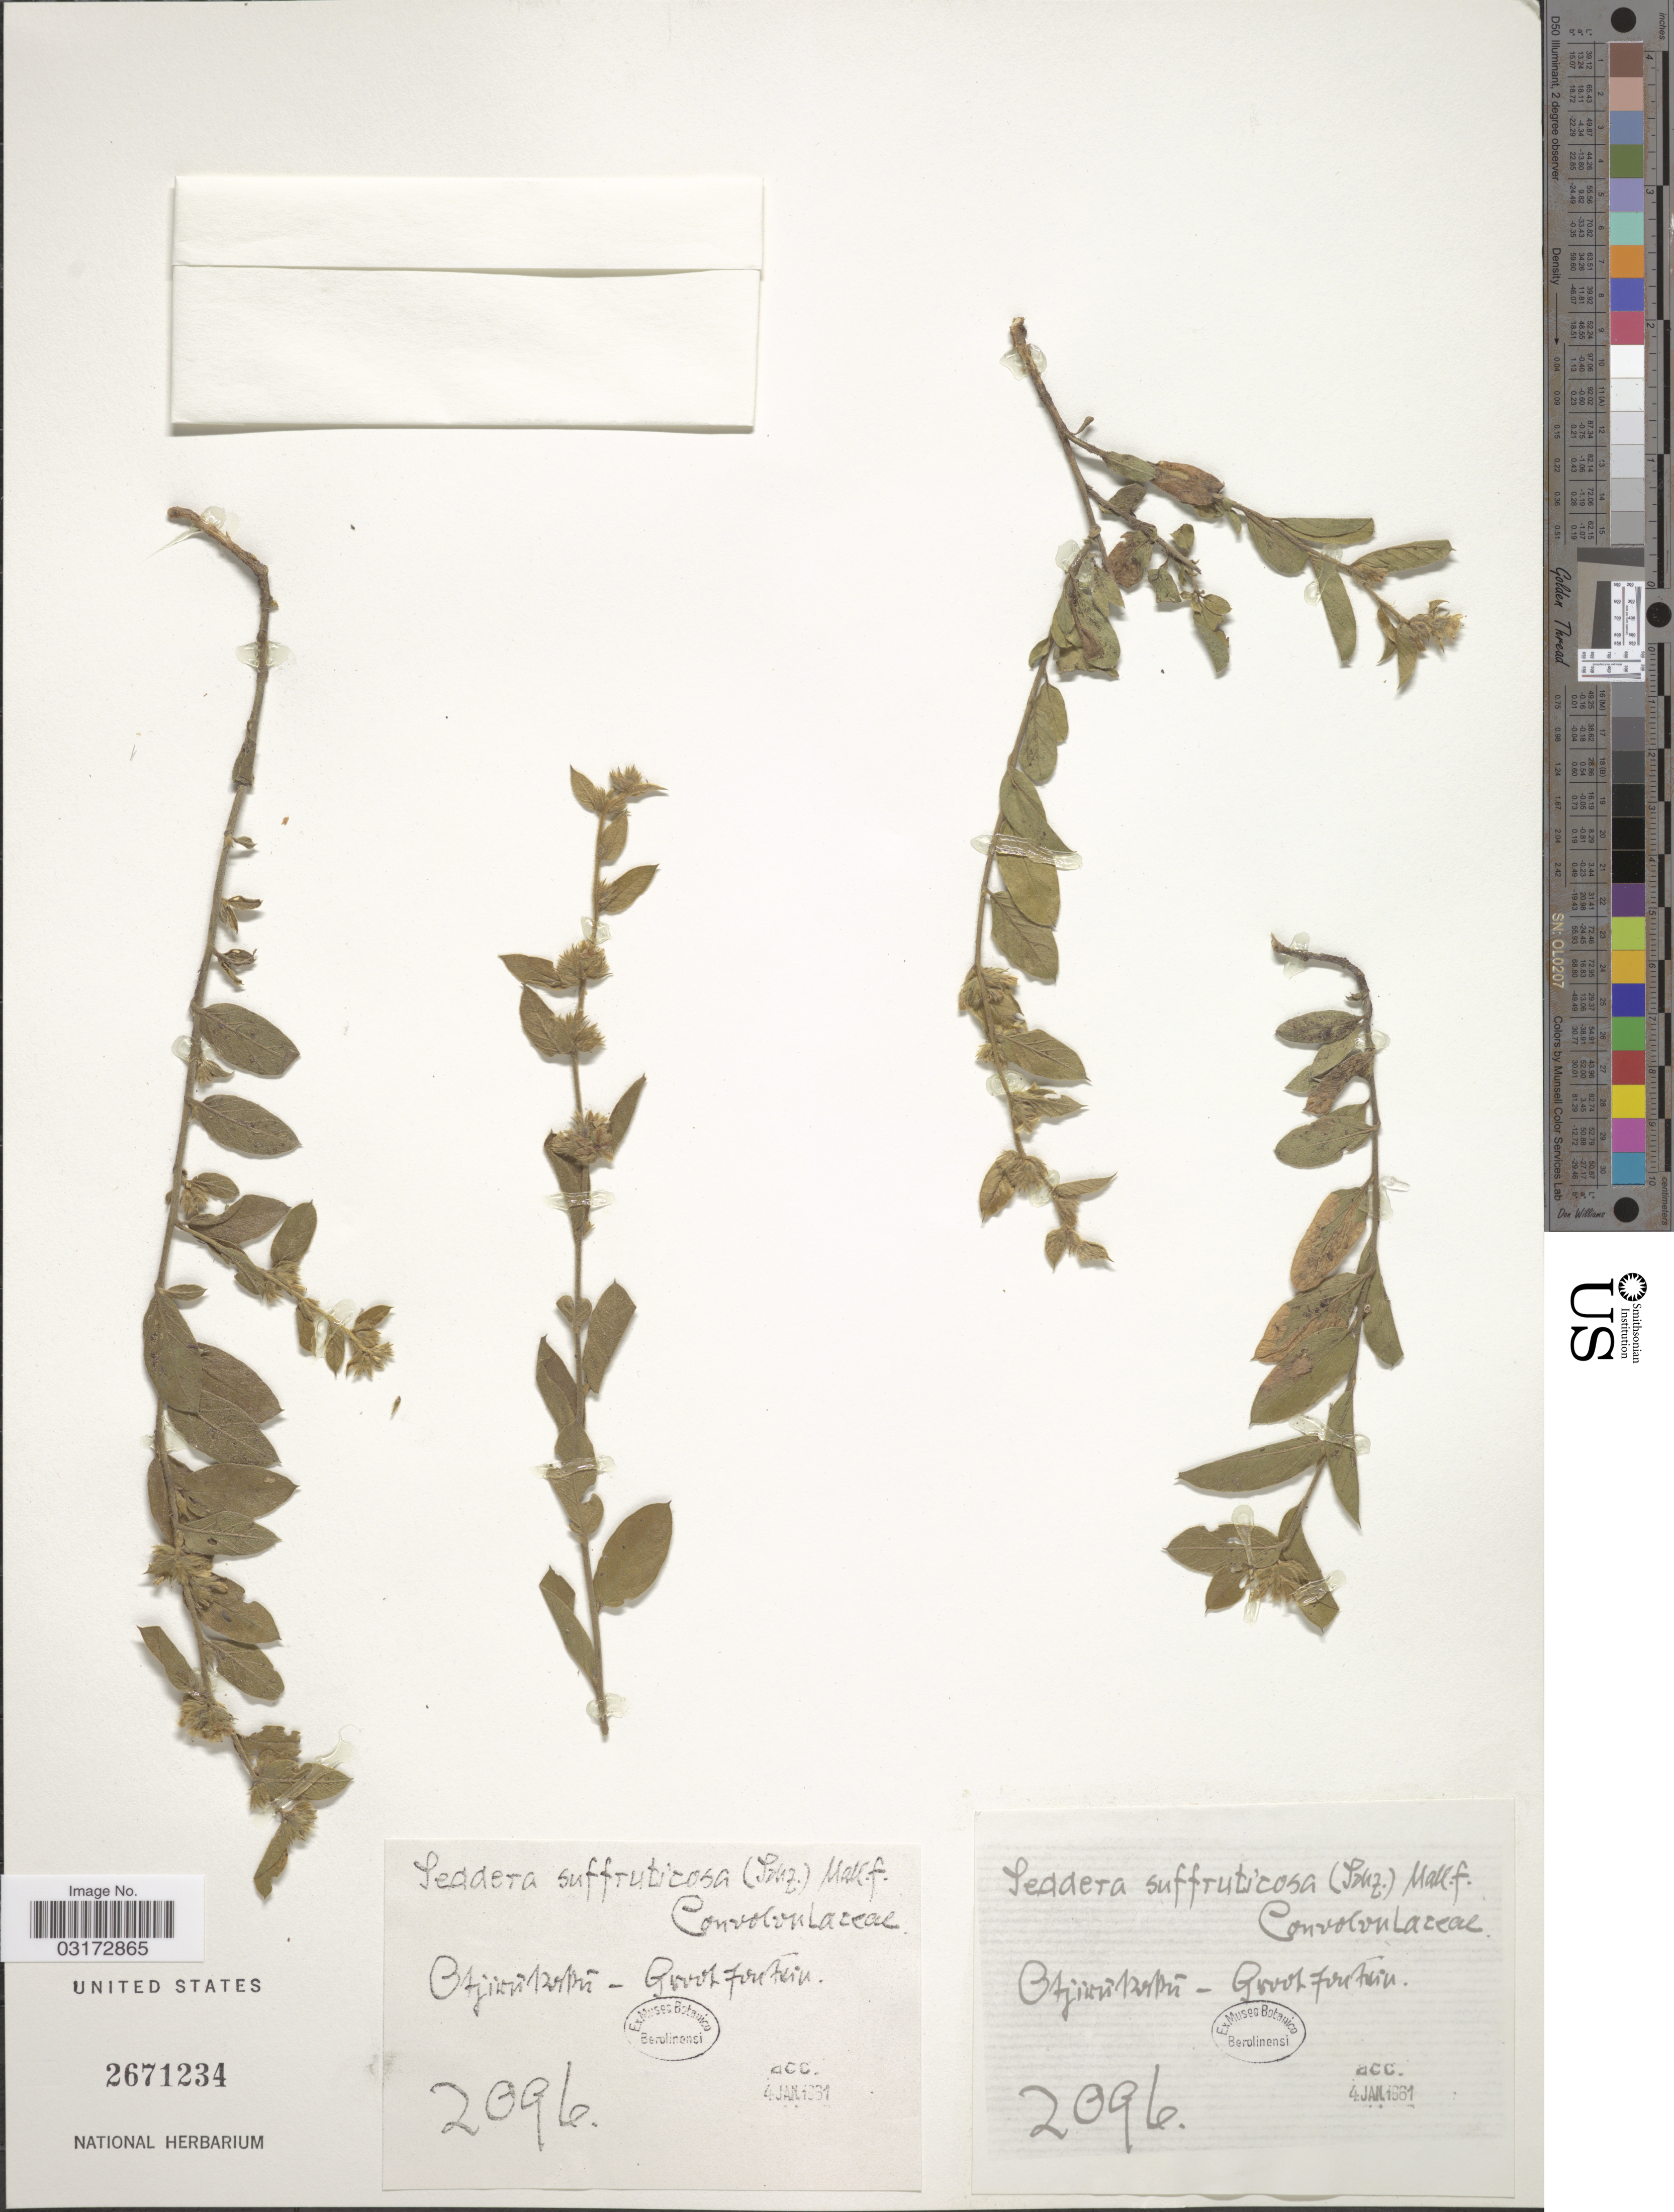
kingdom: Plantae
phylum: Tracheophyta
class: Magnoliopsida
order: Solanales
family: Convolvulaceae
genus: Seddera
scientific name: Seddera suffruticosa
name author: Hallier f.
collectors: ex Museo Botanico Berolinensi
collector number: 2096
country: Namibia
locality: [illegible text] - Grootfontein.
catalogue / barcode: US 2671234